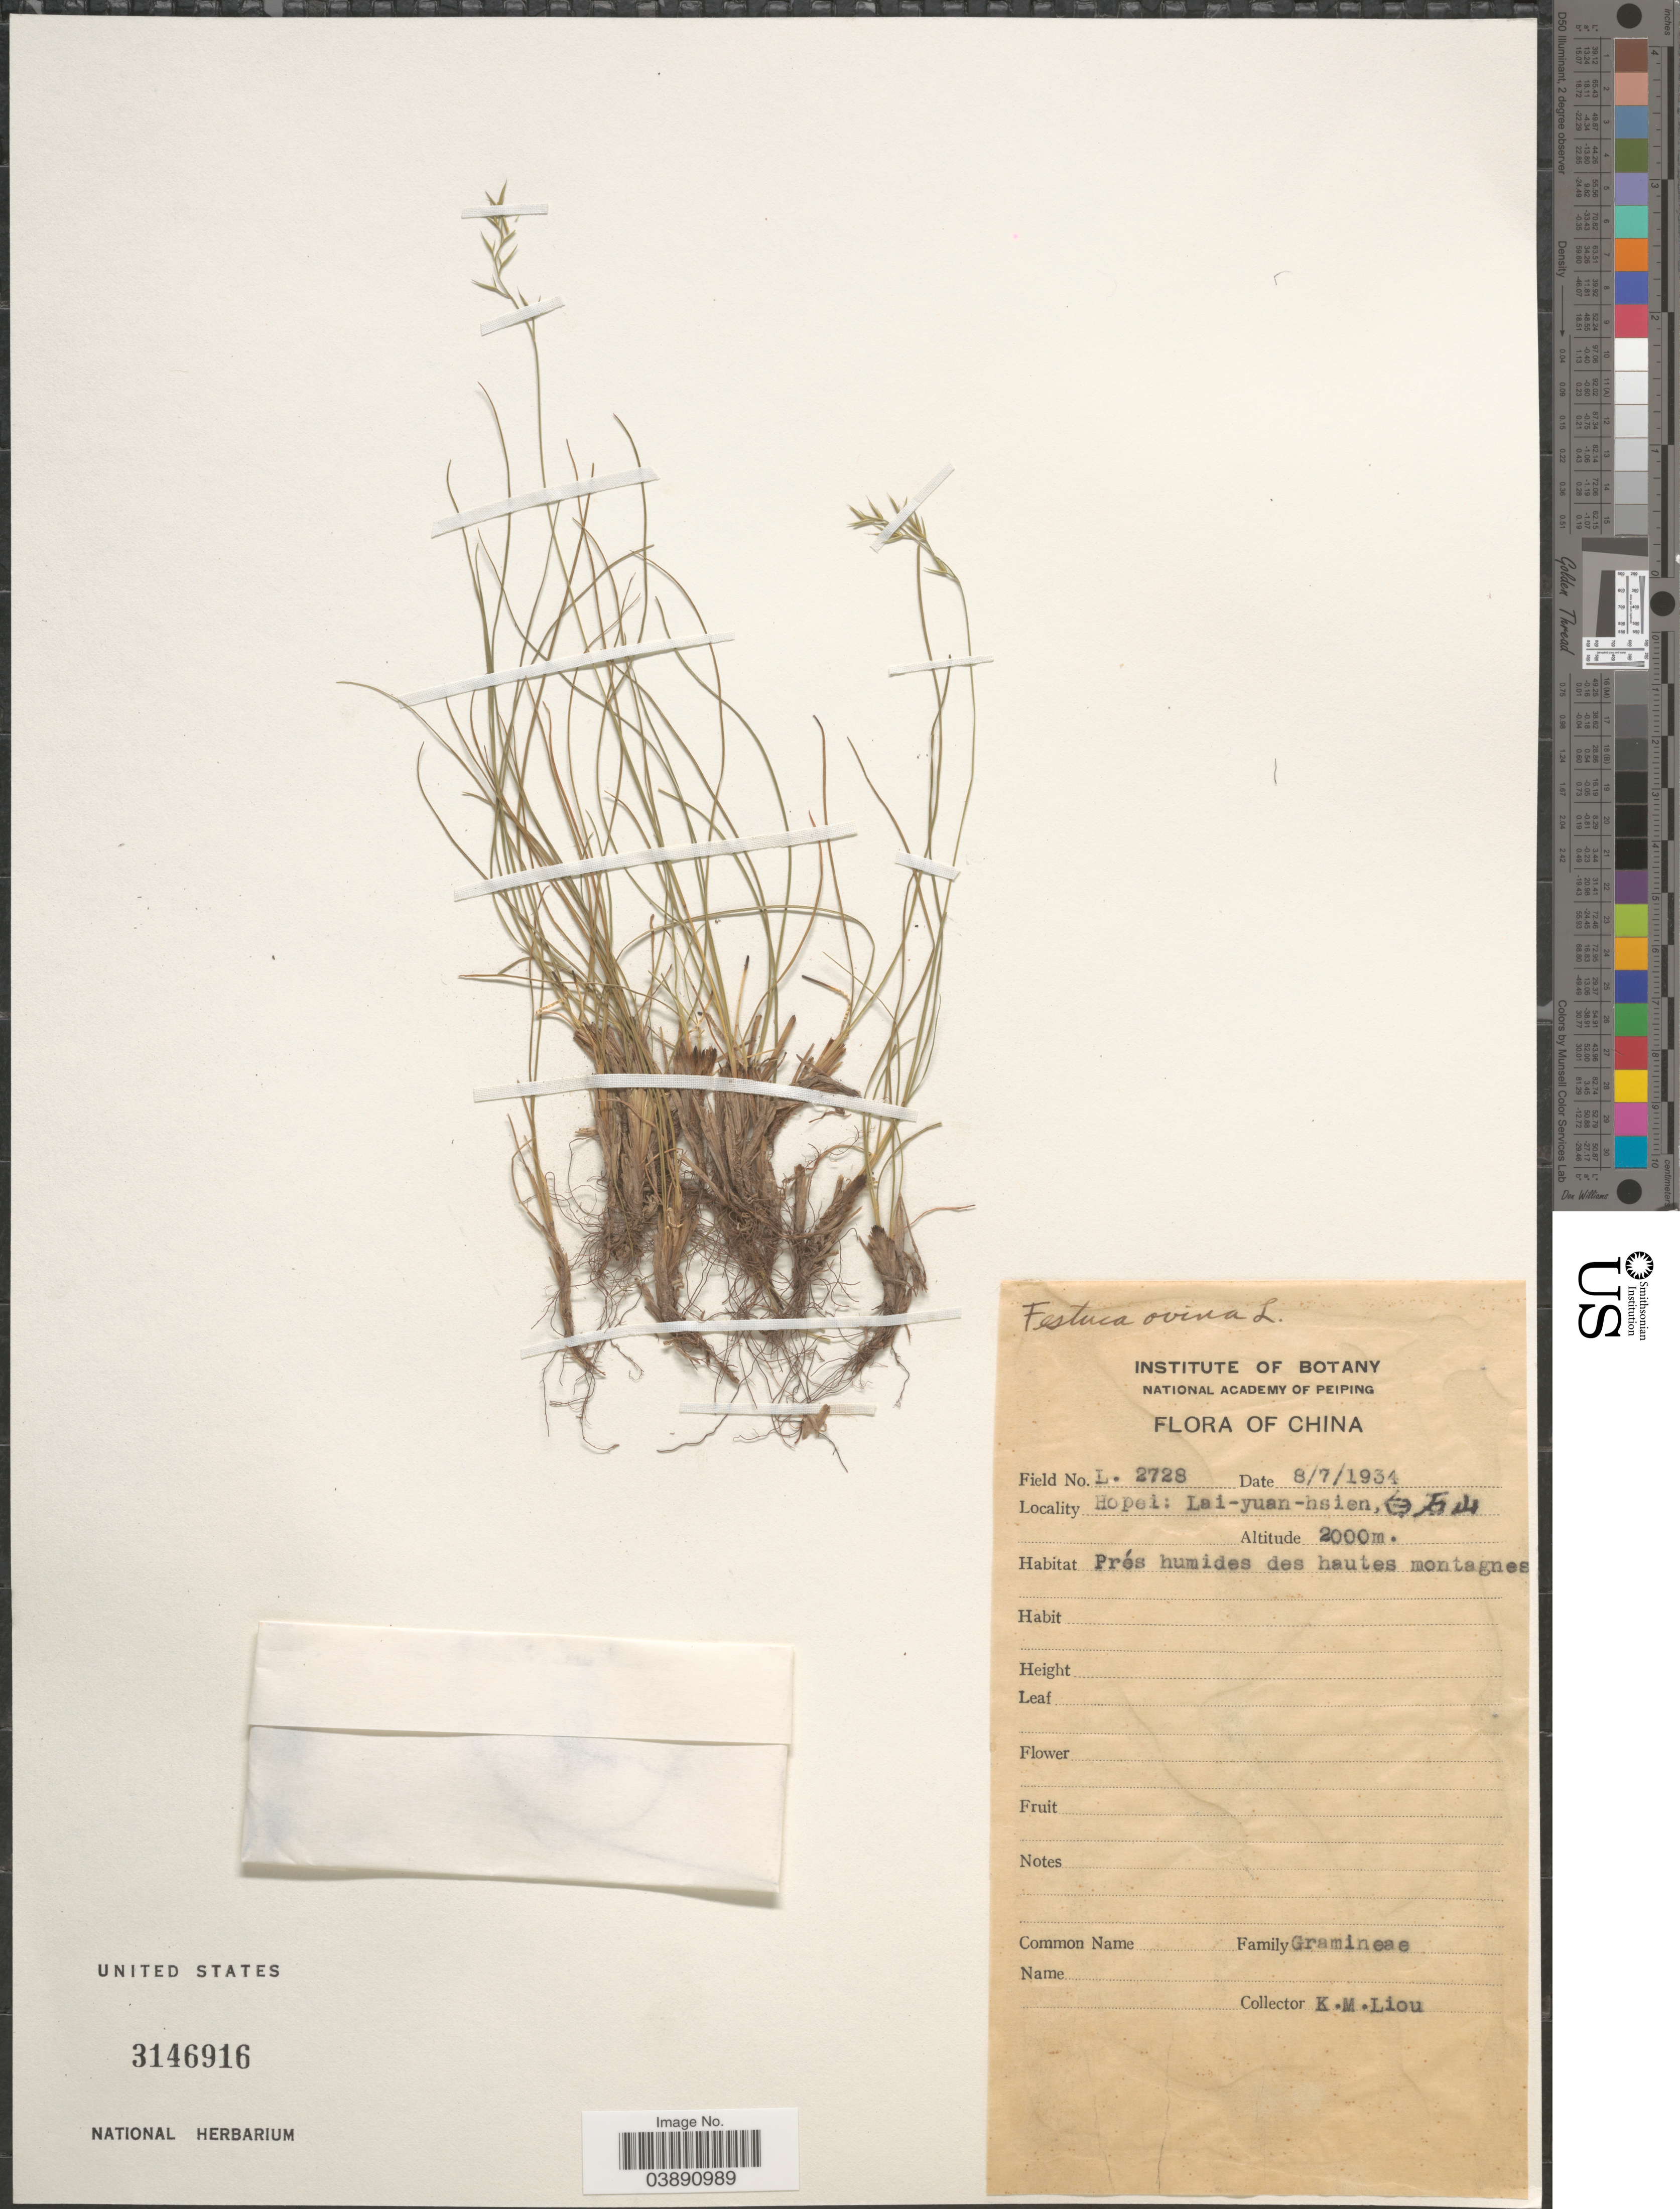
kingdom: Plantae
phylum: Tracheophyta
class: Liliopsida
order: Poales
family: Poaceae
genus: Festuca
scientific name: Festuca ovina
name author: L.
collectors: K. M. Liou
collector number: L2728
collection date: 1934-07-08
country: China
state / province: Hebei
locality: Hopei: Lai-yuan-hsien, X.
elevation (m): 2000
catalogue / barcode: US 3146916